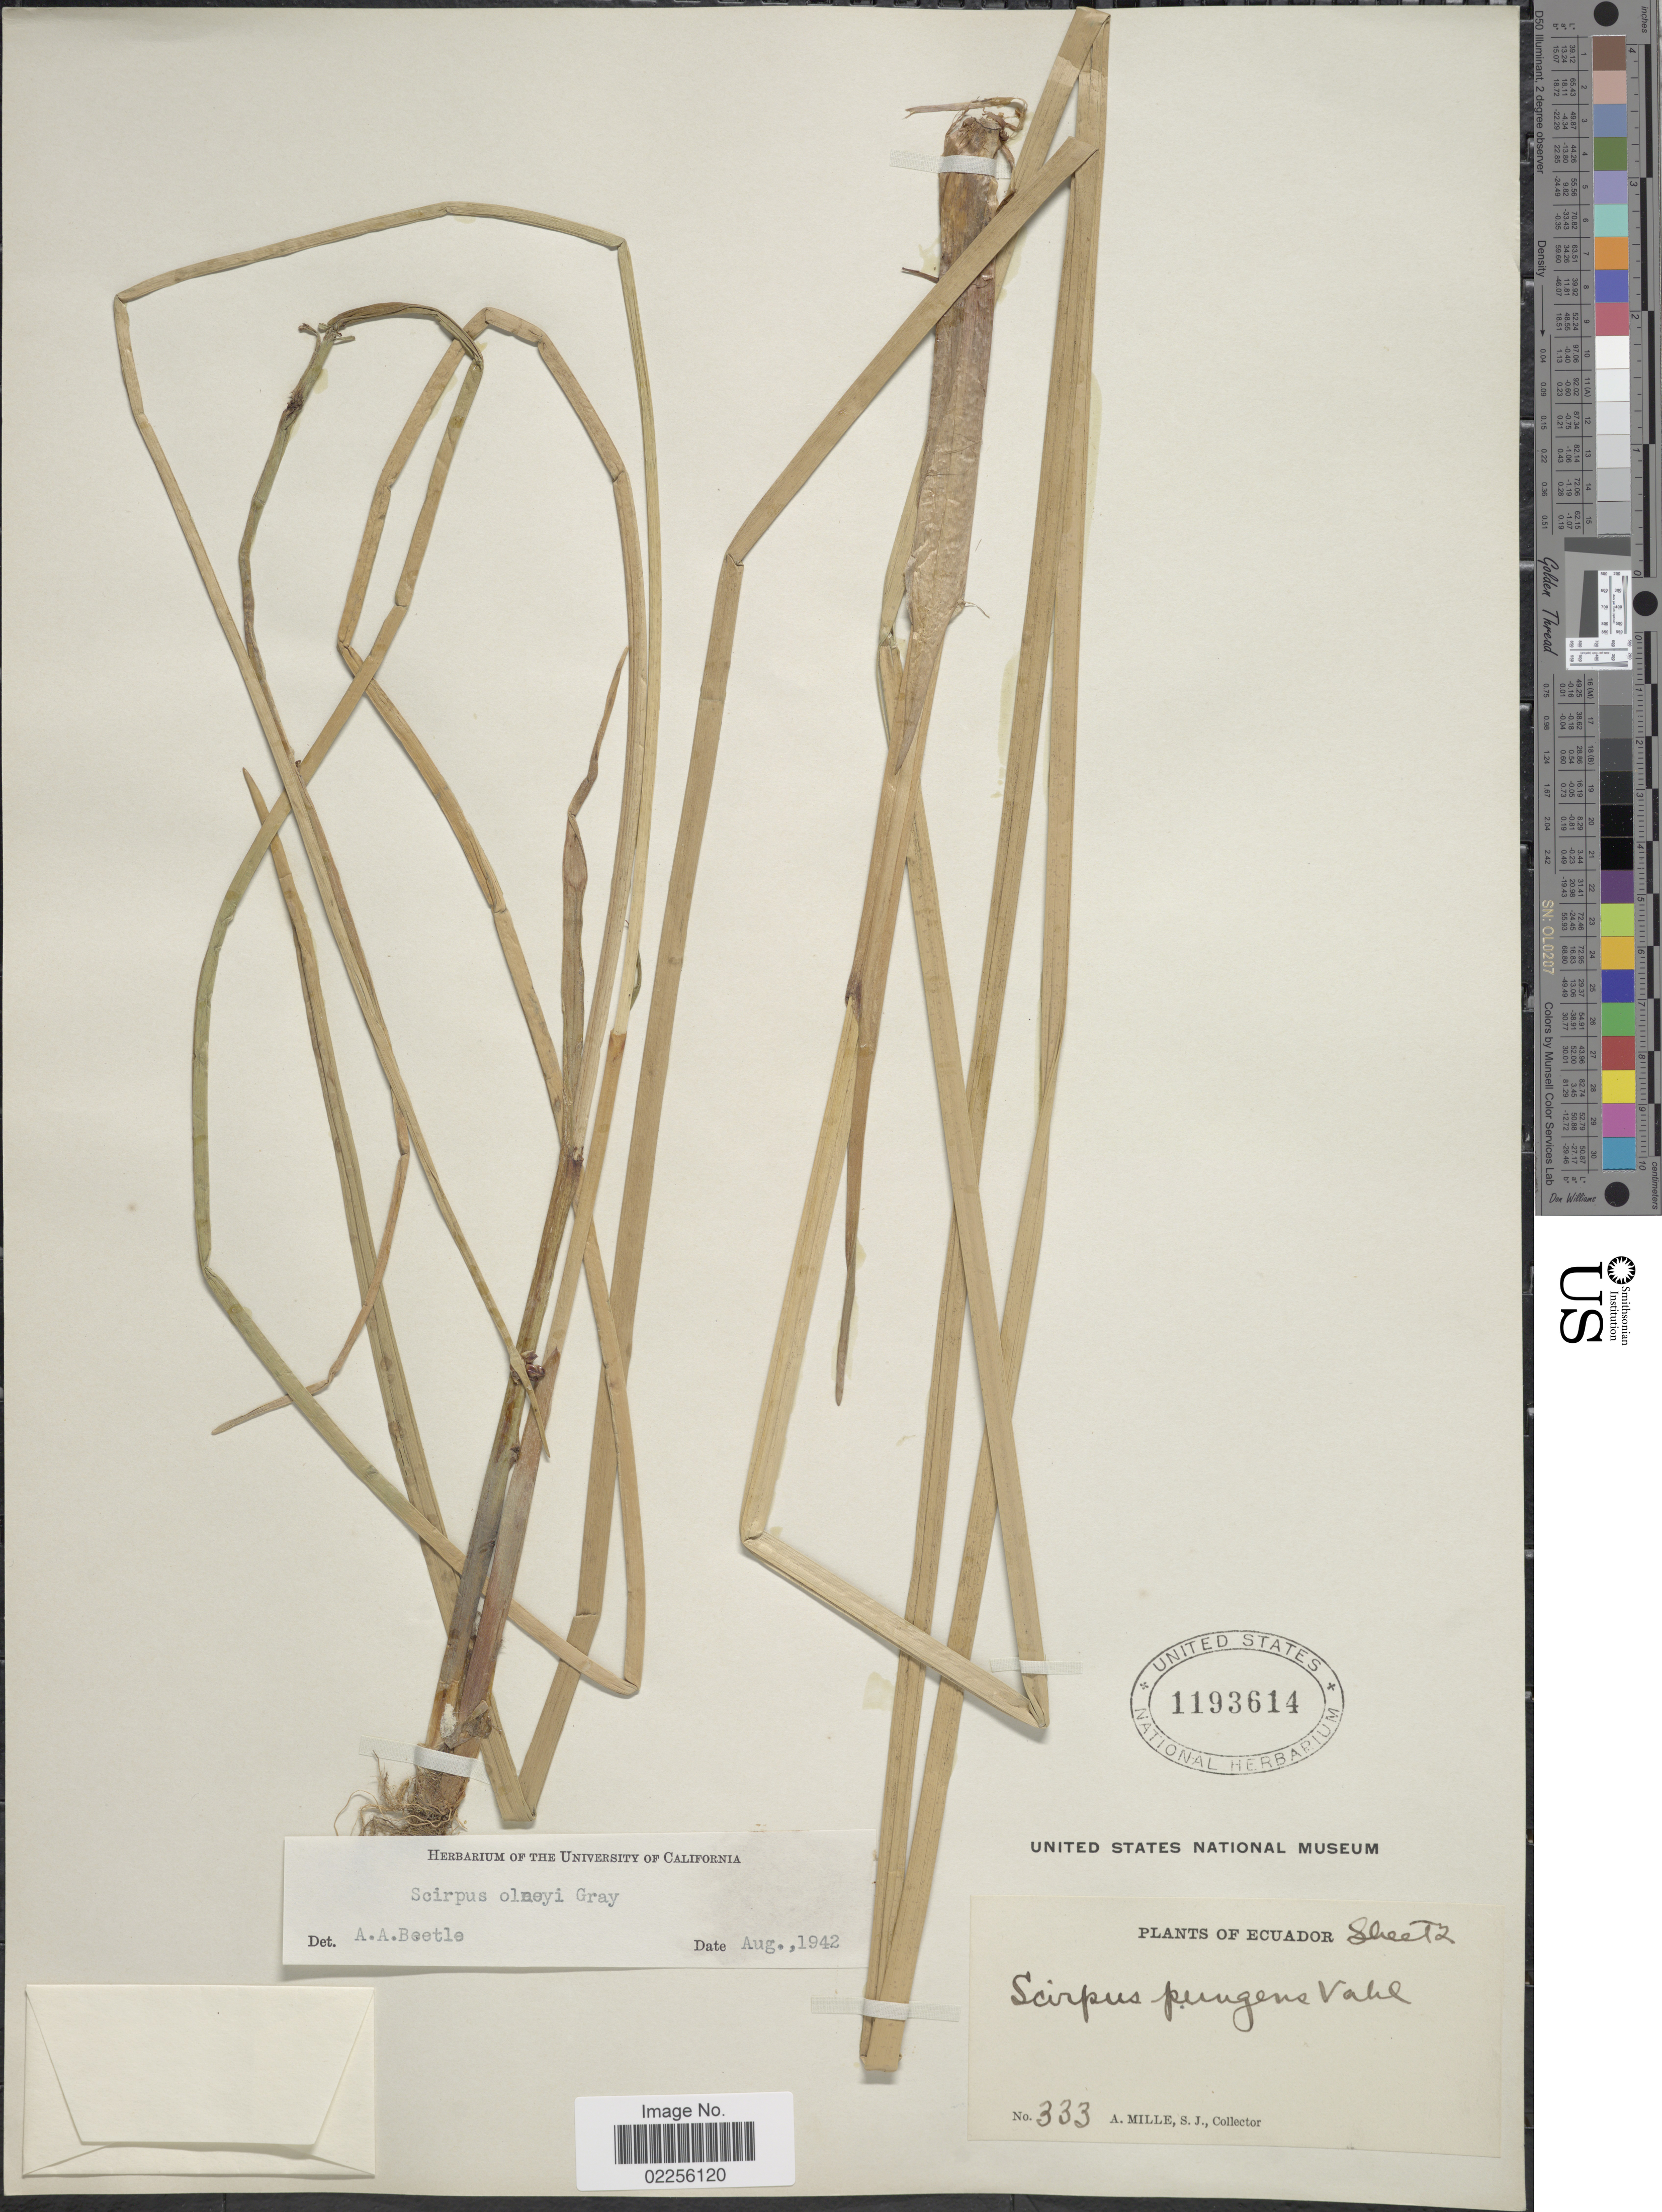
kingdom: Plantae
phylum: Tracheophyta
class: Liliopsida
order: Poales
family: Cyperaceae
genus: Schoenoplectus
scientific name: Schoenoplectus americanus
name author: (Pers.) Volkart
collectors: A. Mille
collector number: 333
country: Ecuador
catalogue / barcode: US 1193614